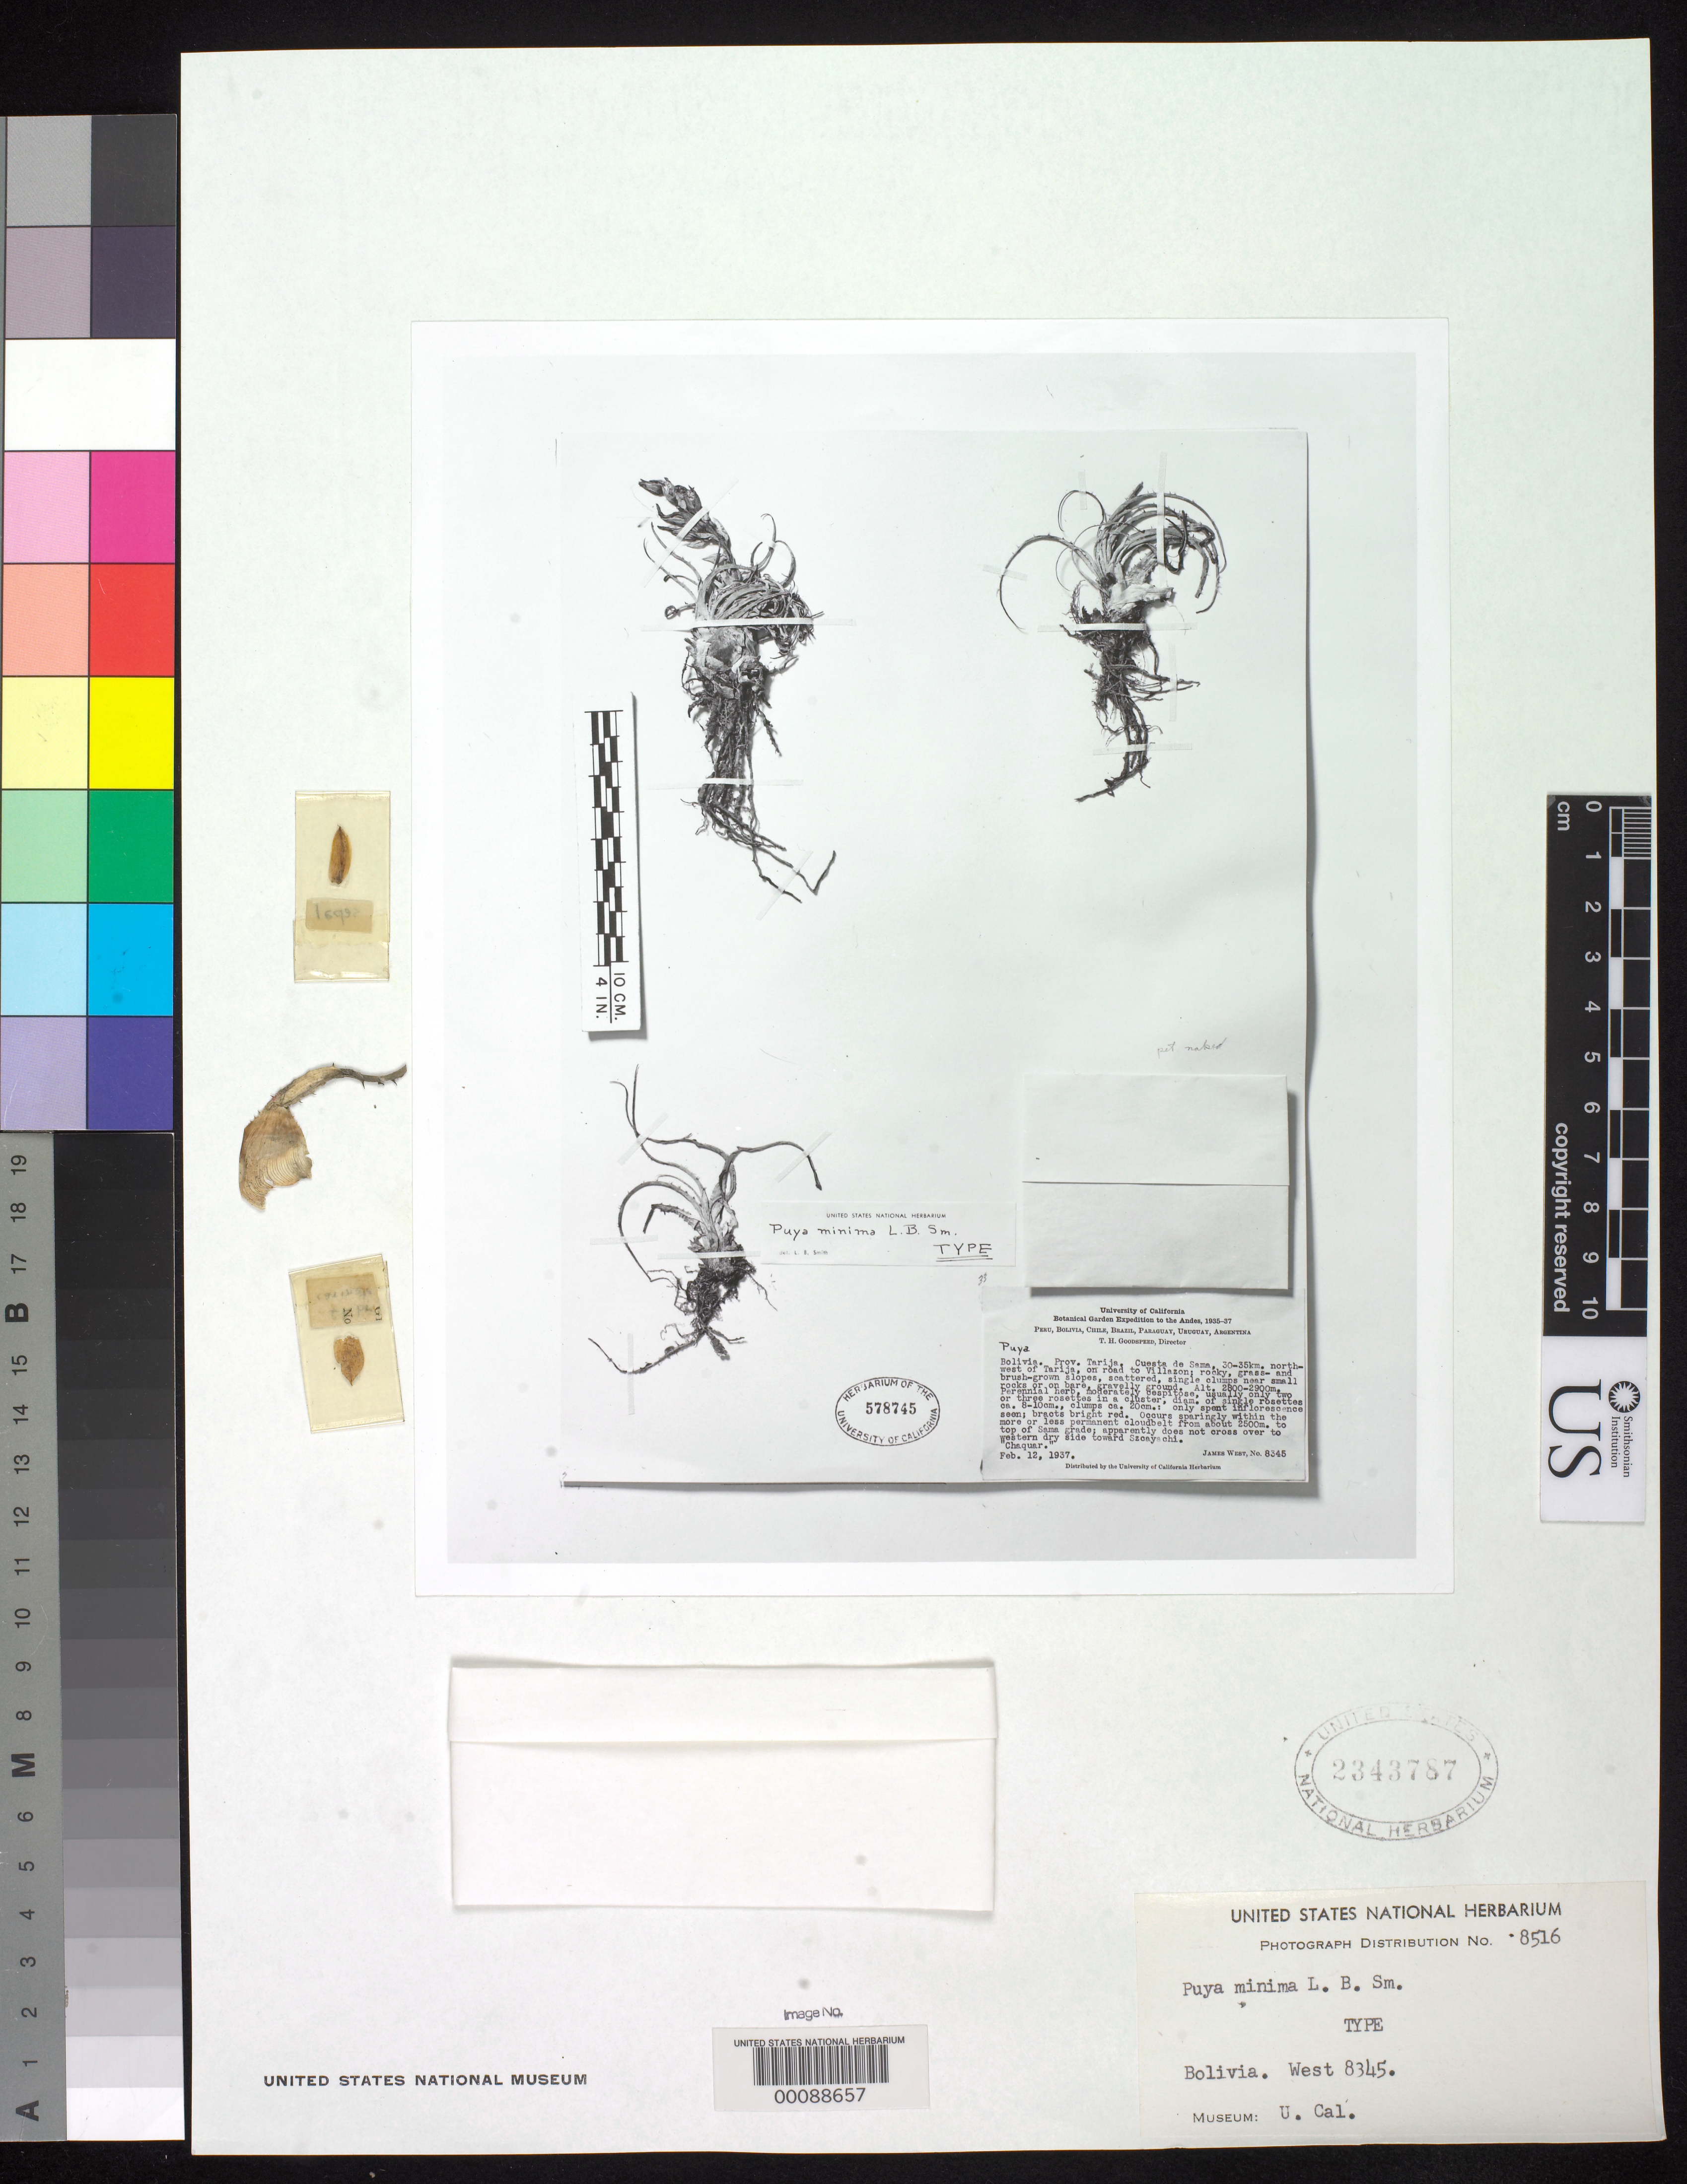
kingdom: Plantae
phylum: Tracheophyta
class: Liliopsida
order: Poales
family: Bromeliaceae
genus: Puya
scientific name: Puya minima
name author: L.B. Sm.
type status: Isotype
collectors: J. West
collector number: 8345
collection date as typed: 12 Feb 1937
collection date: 1937-02-12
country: Bolivia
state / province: Tarija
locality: Cuesta de Sama, 30-35 km. northwest of Tarija.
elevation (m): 2500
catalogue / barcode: US 2343787